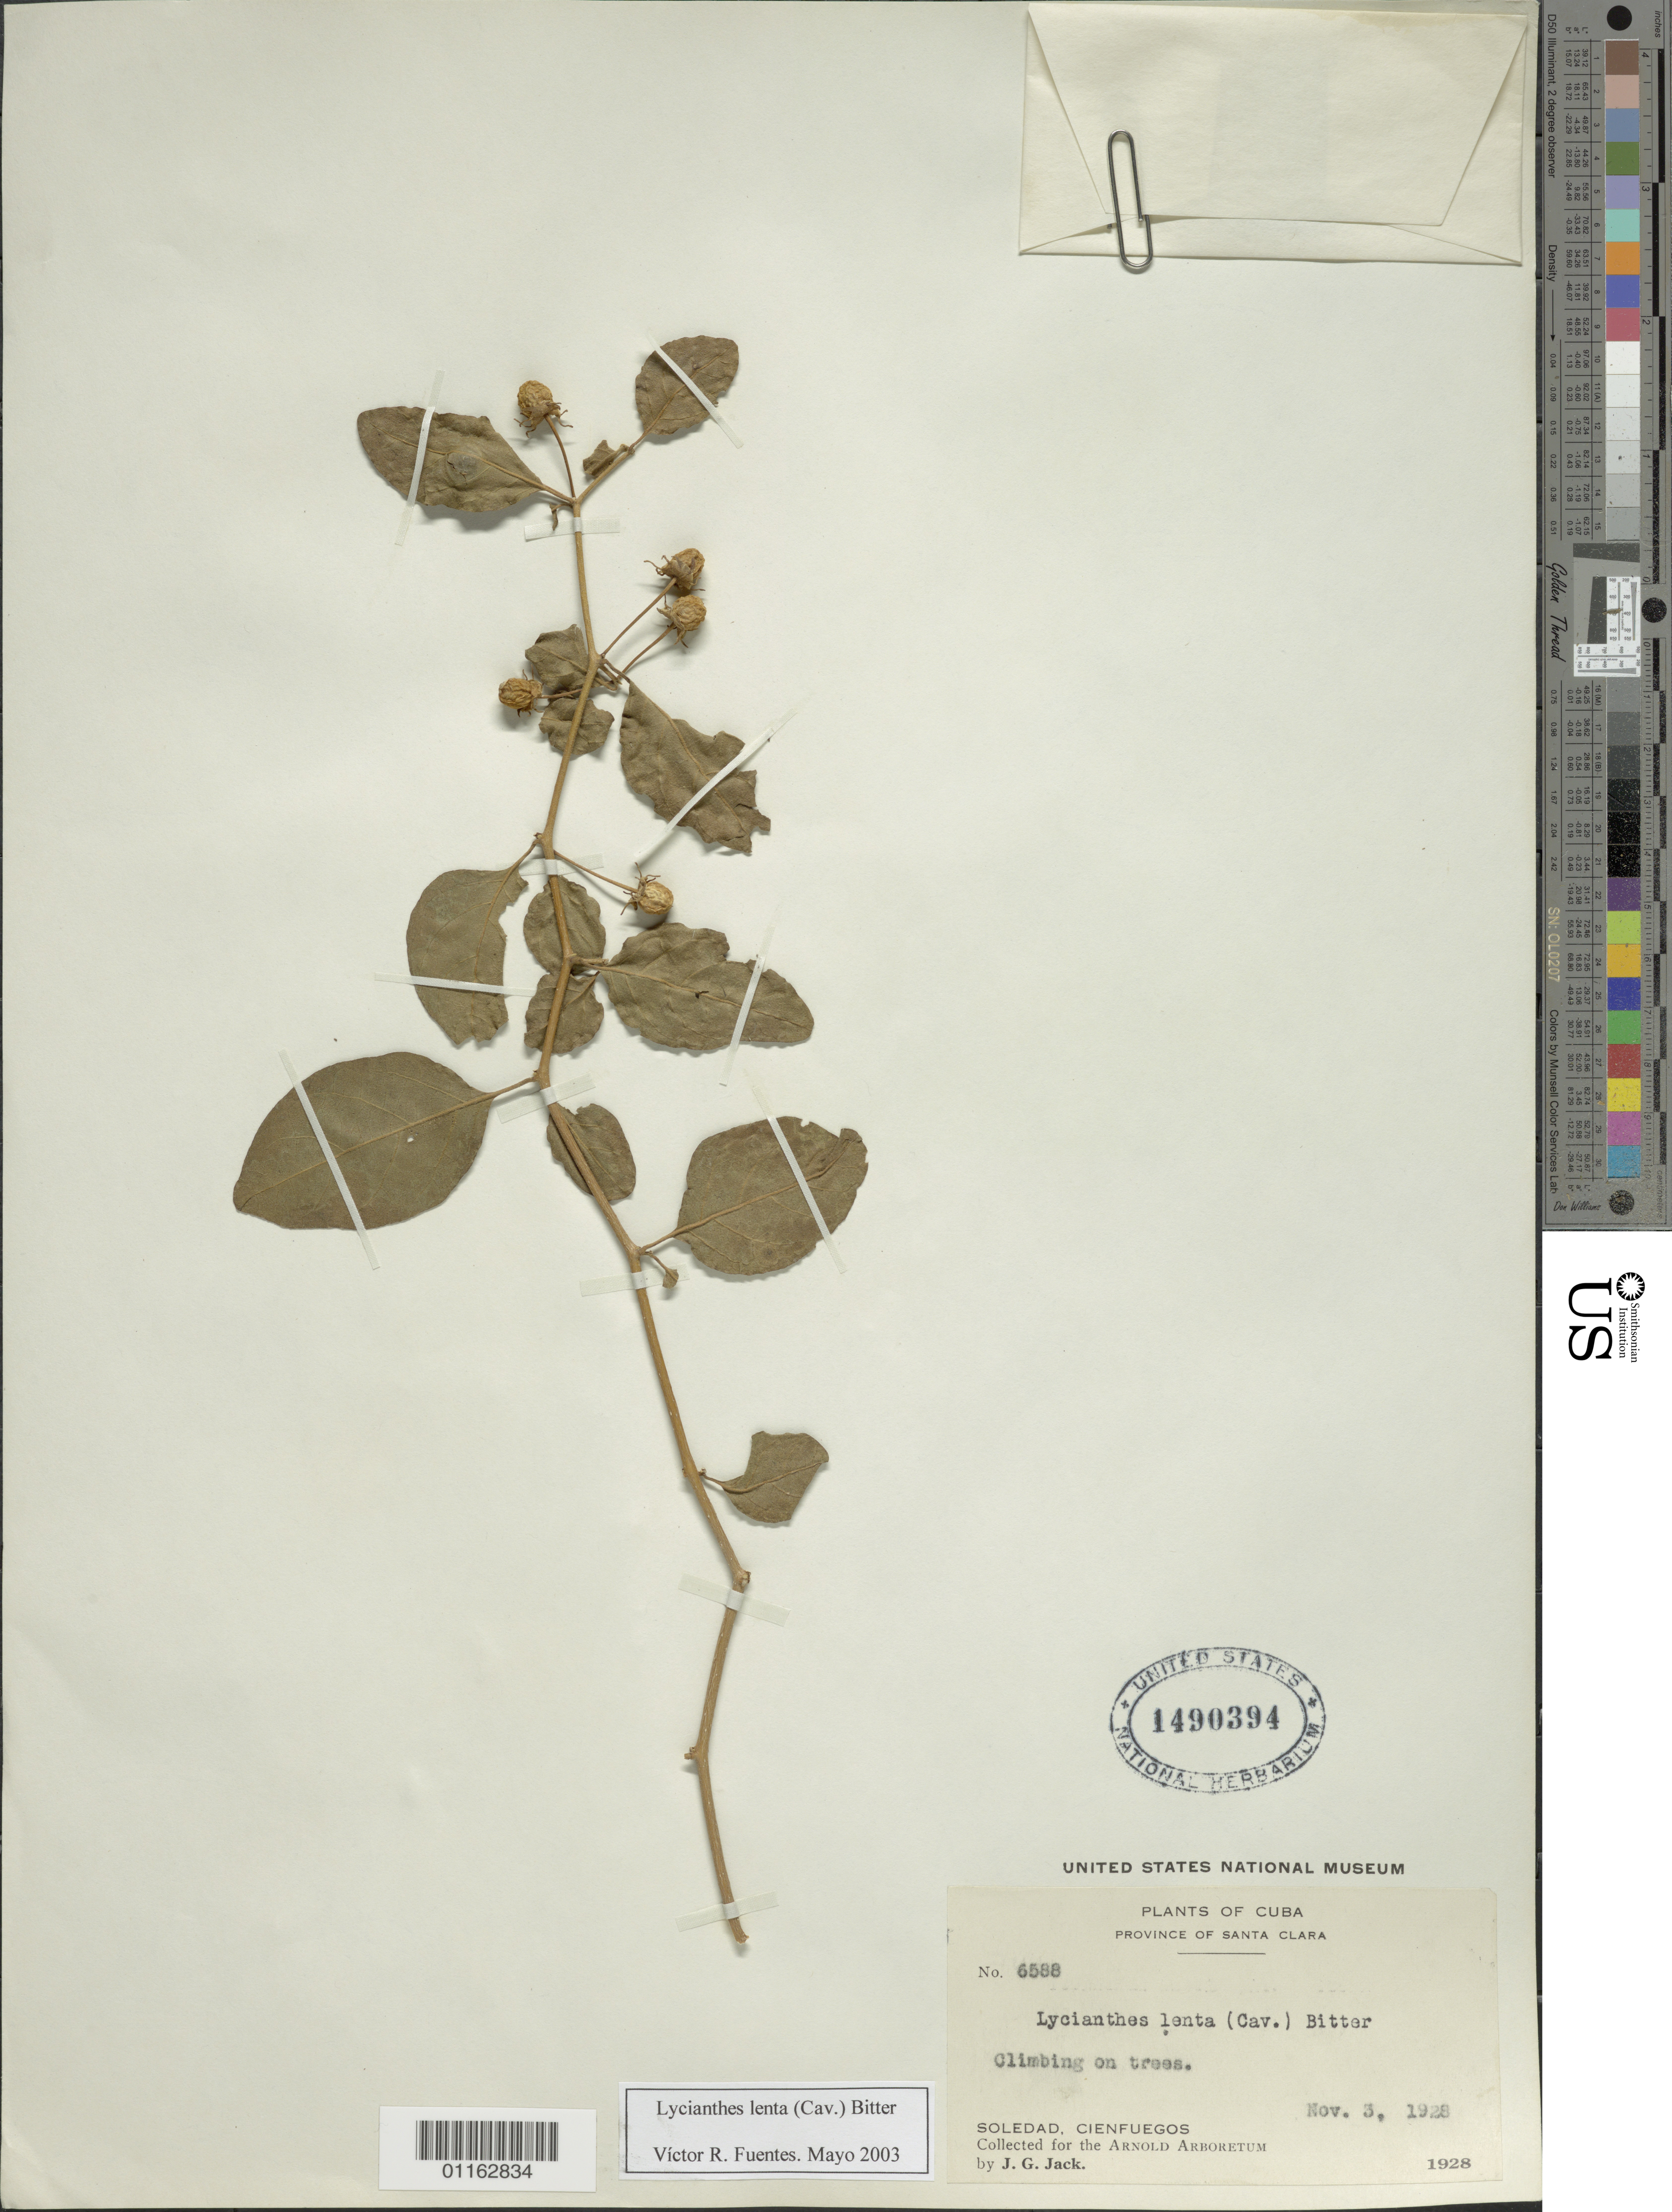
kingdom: Plantae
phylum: Tracheophyta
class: Magnoliopsida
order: Solanales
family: Solanaceae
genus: Lycianthes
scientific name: Lycianthes lenta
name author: (Cav.) Bitter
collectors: J. G. Jack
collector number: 6588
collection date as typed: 03 Nov 1928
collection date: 1928-11-03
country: Cuba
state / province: Villa Clara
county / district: Santa Clara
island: Cuba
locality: climbing on trees. Soledad, Cienfuegos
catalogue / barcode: US 1490394